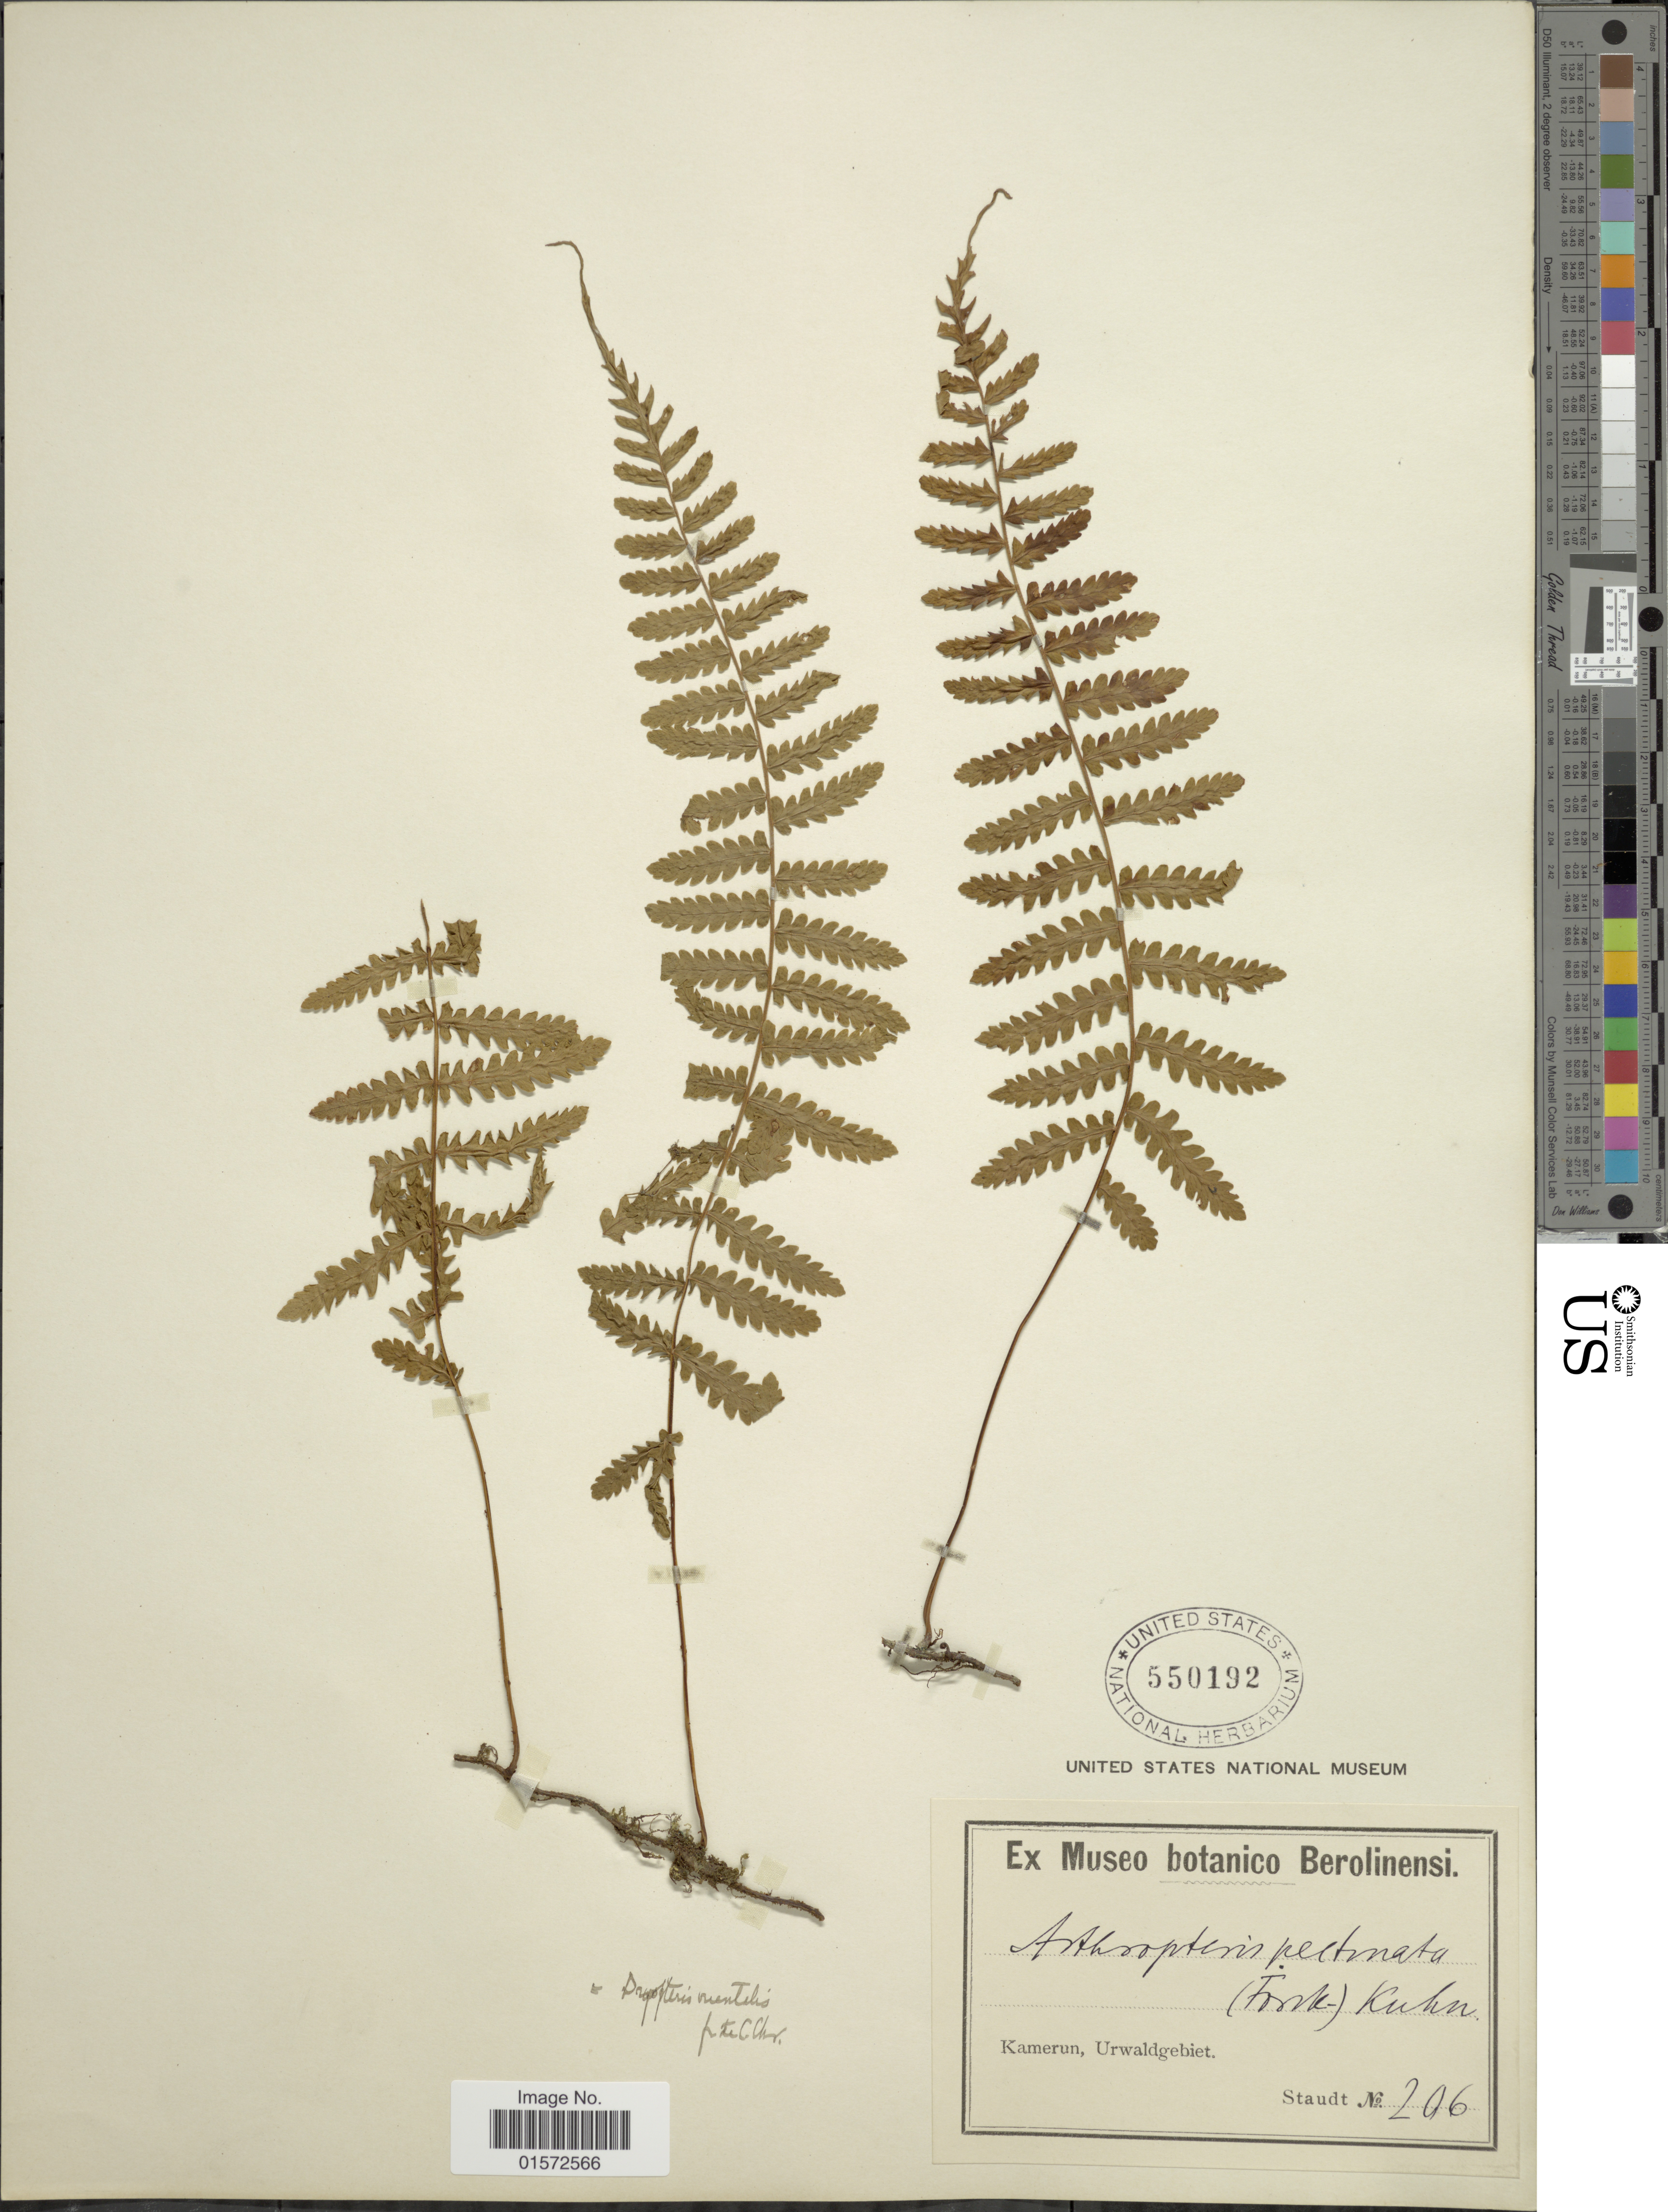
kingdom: Plantae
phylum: Tracheophyta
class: Polypodiopsida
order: Polypodiales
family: Tectariaceae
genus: Arthropteris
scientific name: Arthropteris orientalis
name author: (J.F. Gmel.) Posth.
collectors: -. Staudt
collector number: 206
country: Cameroon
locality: Kameron, Urwaldgebiet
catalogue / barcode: US 550192